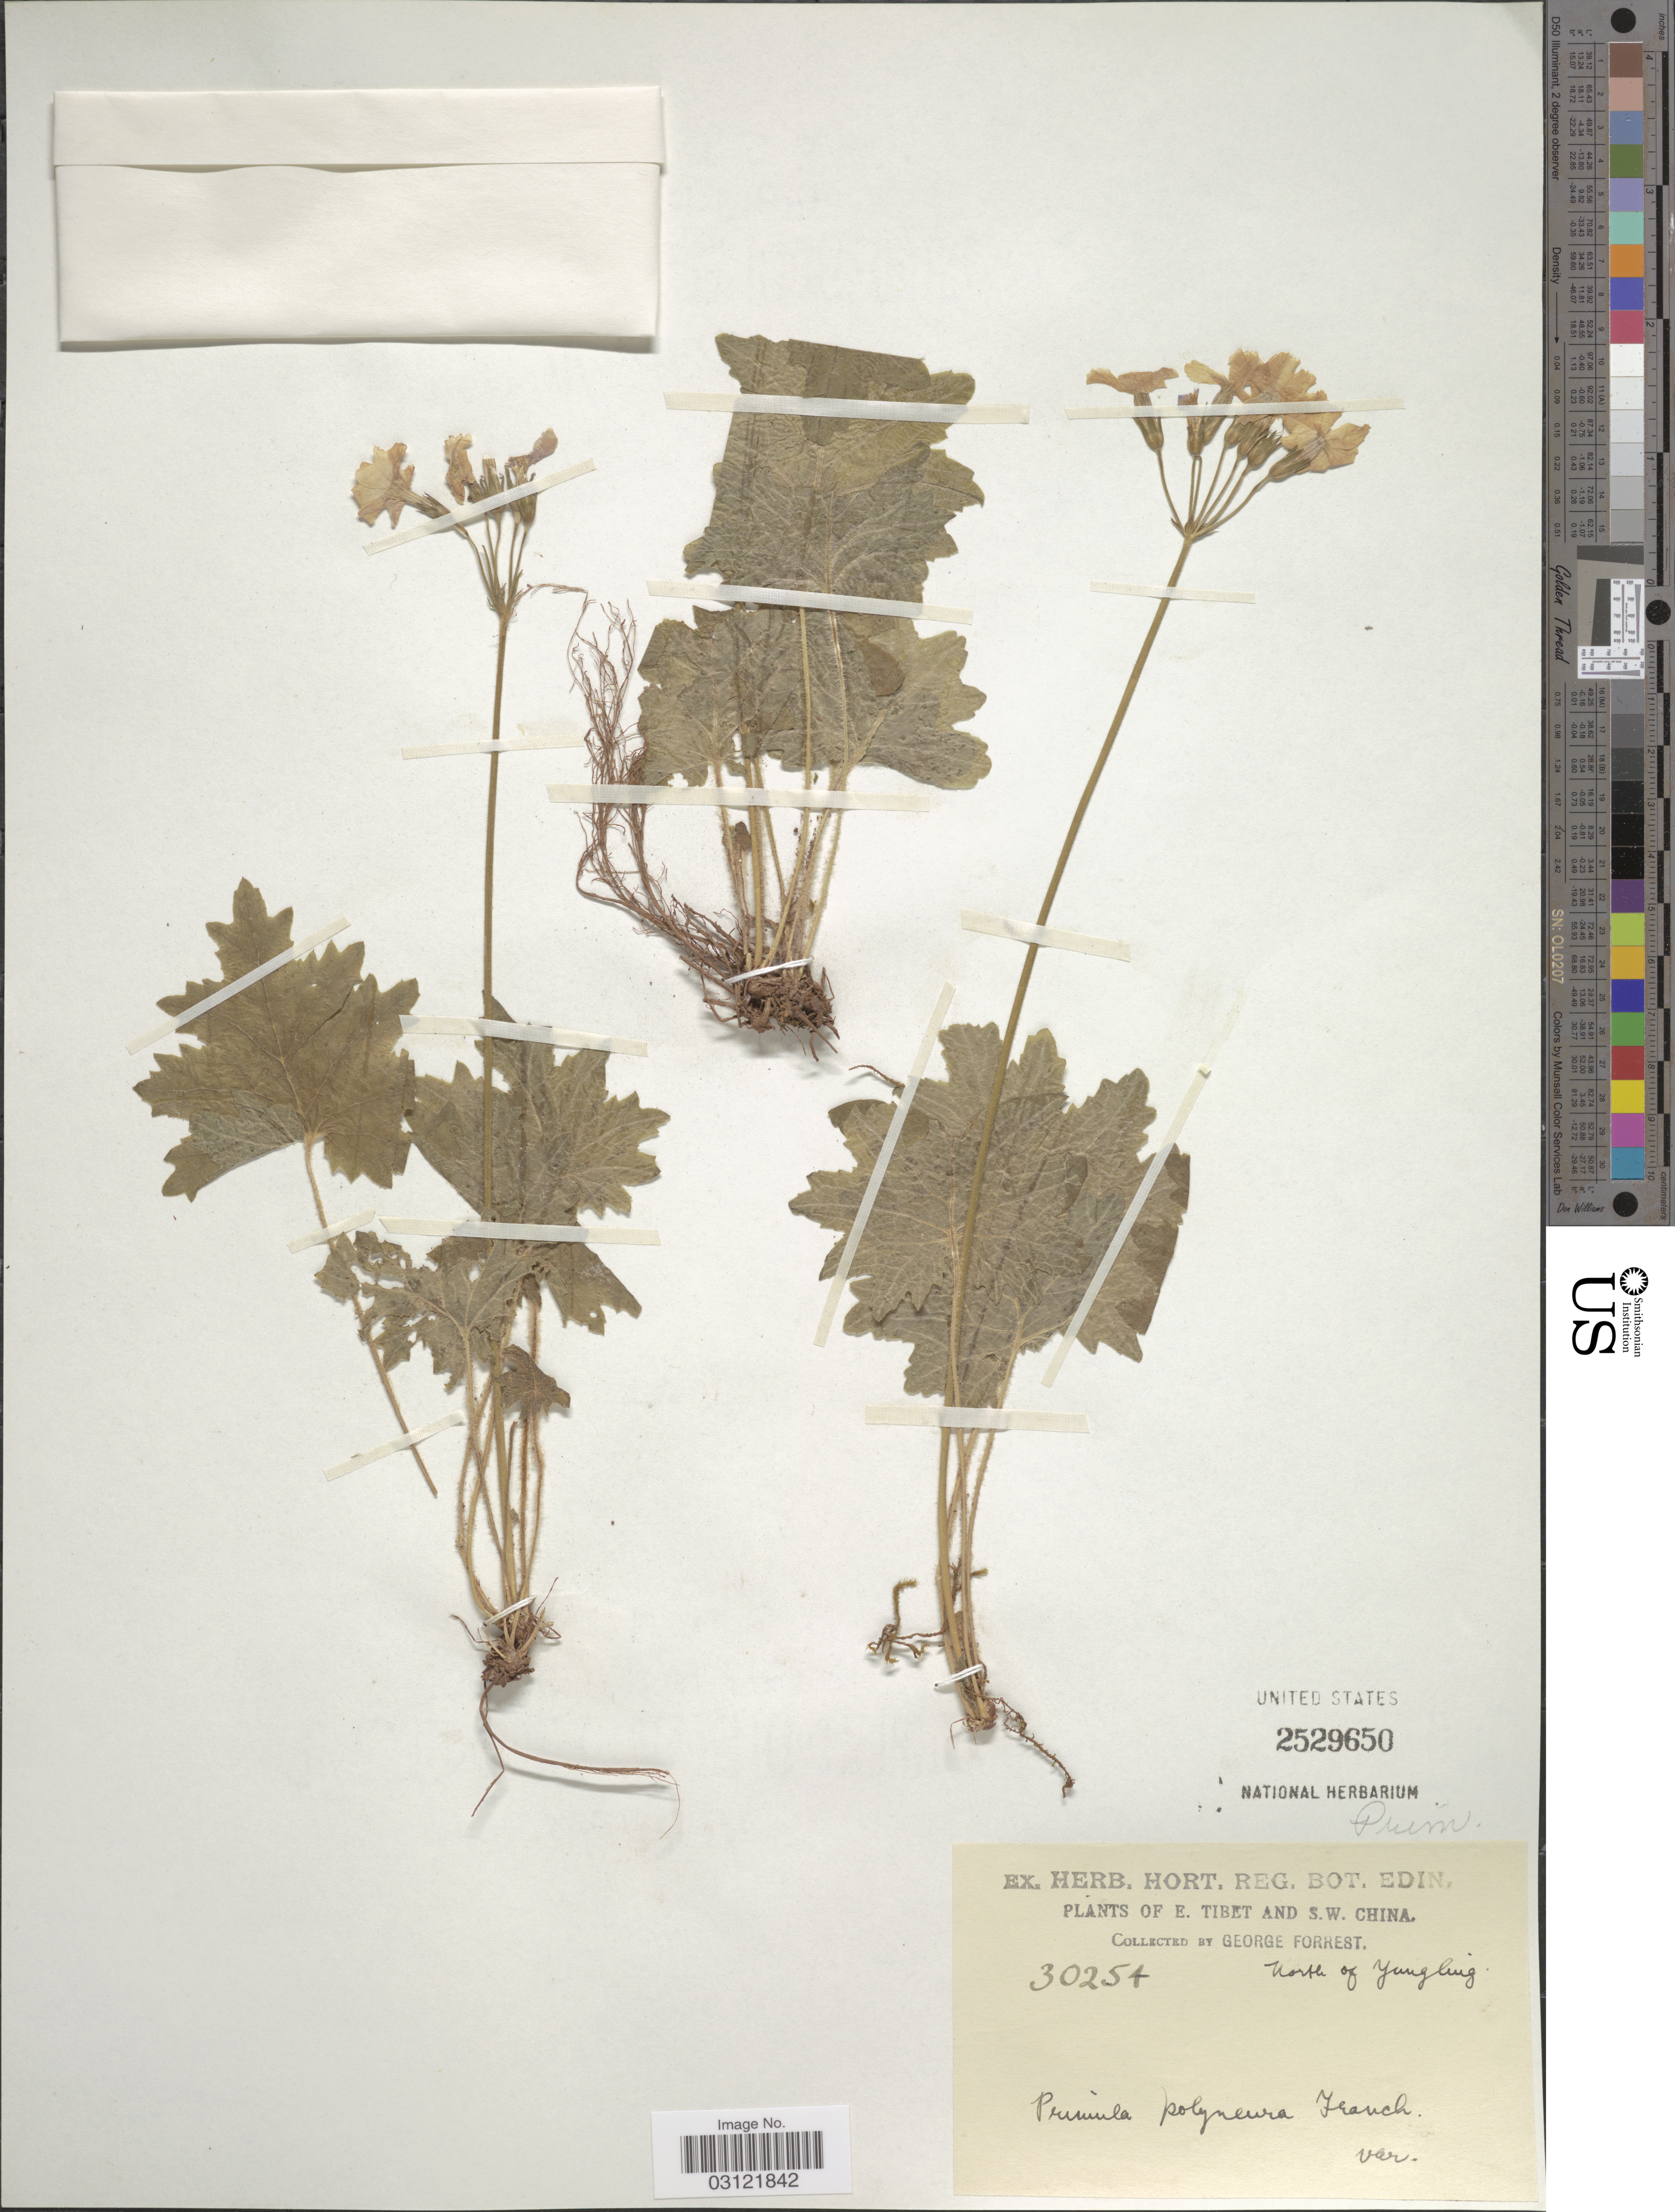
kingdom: Plantae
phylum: Tracheophyta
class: Magnoliopsida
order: Ericales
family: Primulaceae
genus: Primula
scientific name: Primula polyneura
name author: Franch.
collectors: G. Forrest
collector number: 30254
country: China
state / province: Xizang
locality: E. Tibet and S.W. China. North of Yungling.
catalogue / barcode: US 2529650